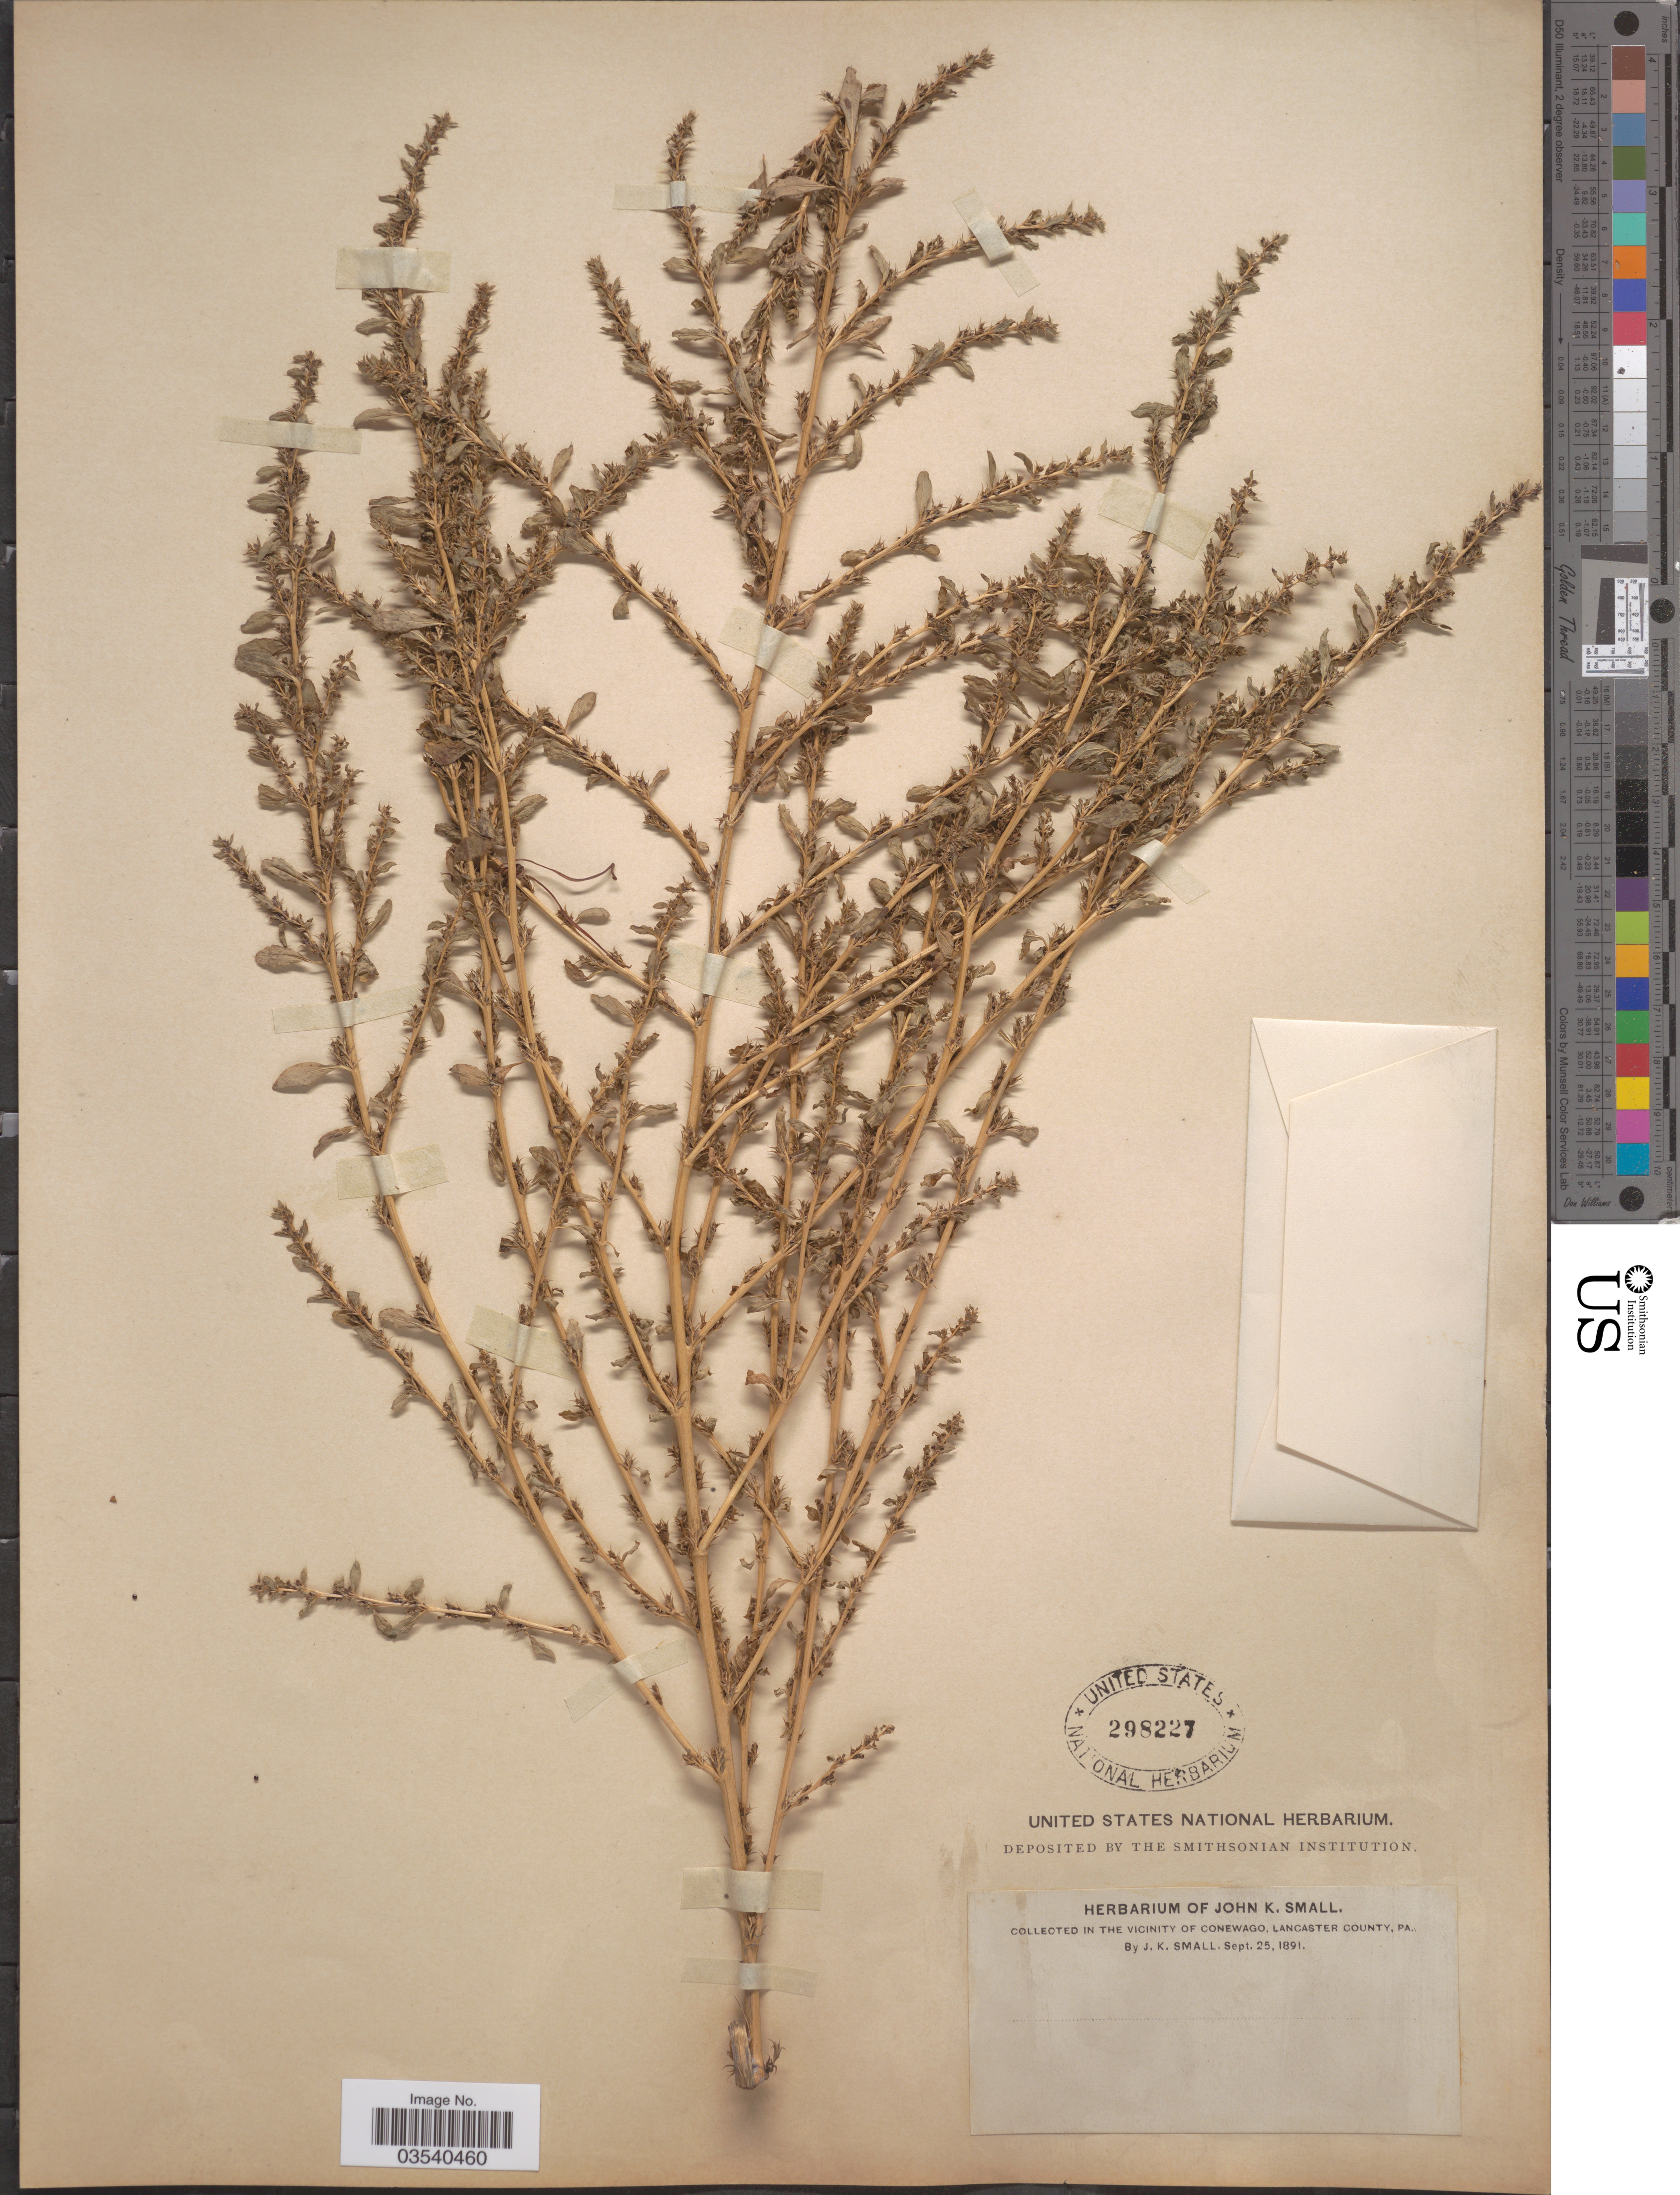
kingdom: Plantae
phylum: Tracheophyta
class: Magnoliopsida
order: Caryophyllales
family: Amaranthaceae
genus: Amaranthus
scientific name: Amaranthus graecizans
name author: L.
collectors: J. K. Small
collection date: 1891-09-25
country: United States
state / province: Pennsylvania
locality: Vicinity of Conewago, Lancaster County.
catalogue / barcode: US 298227